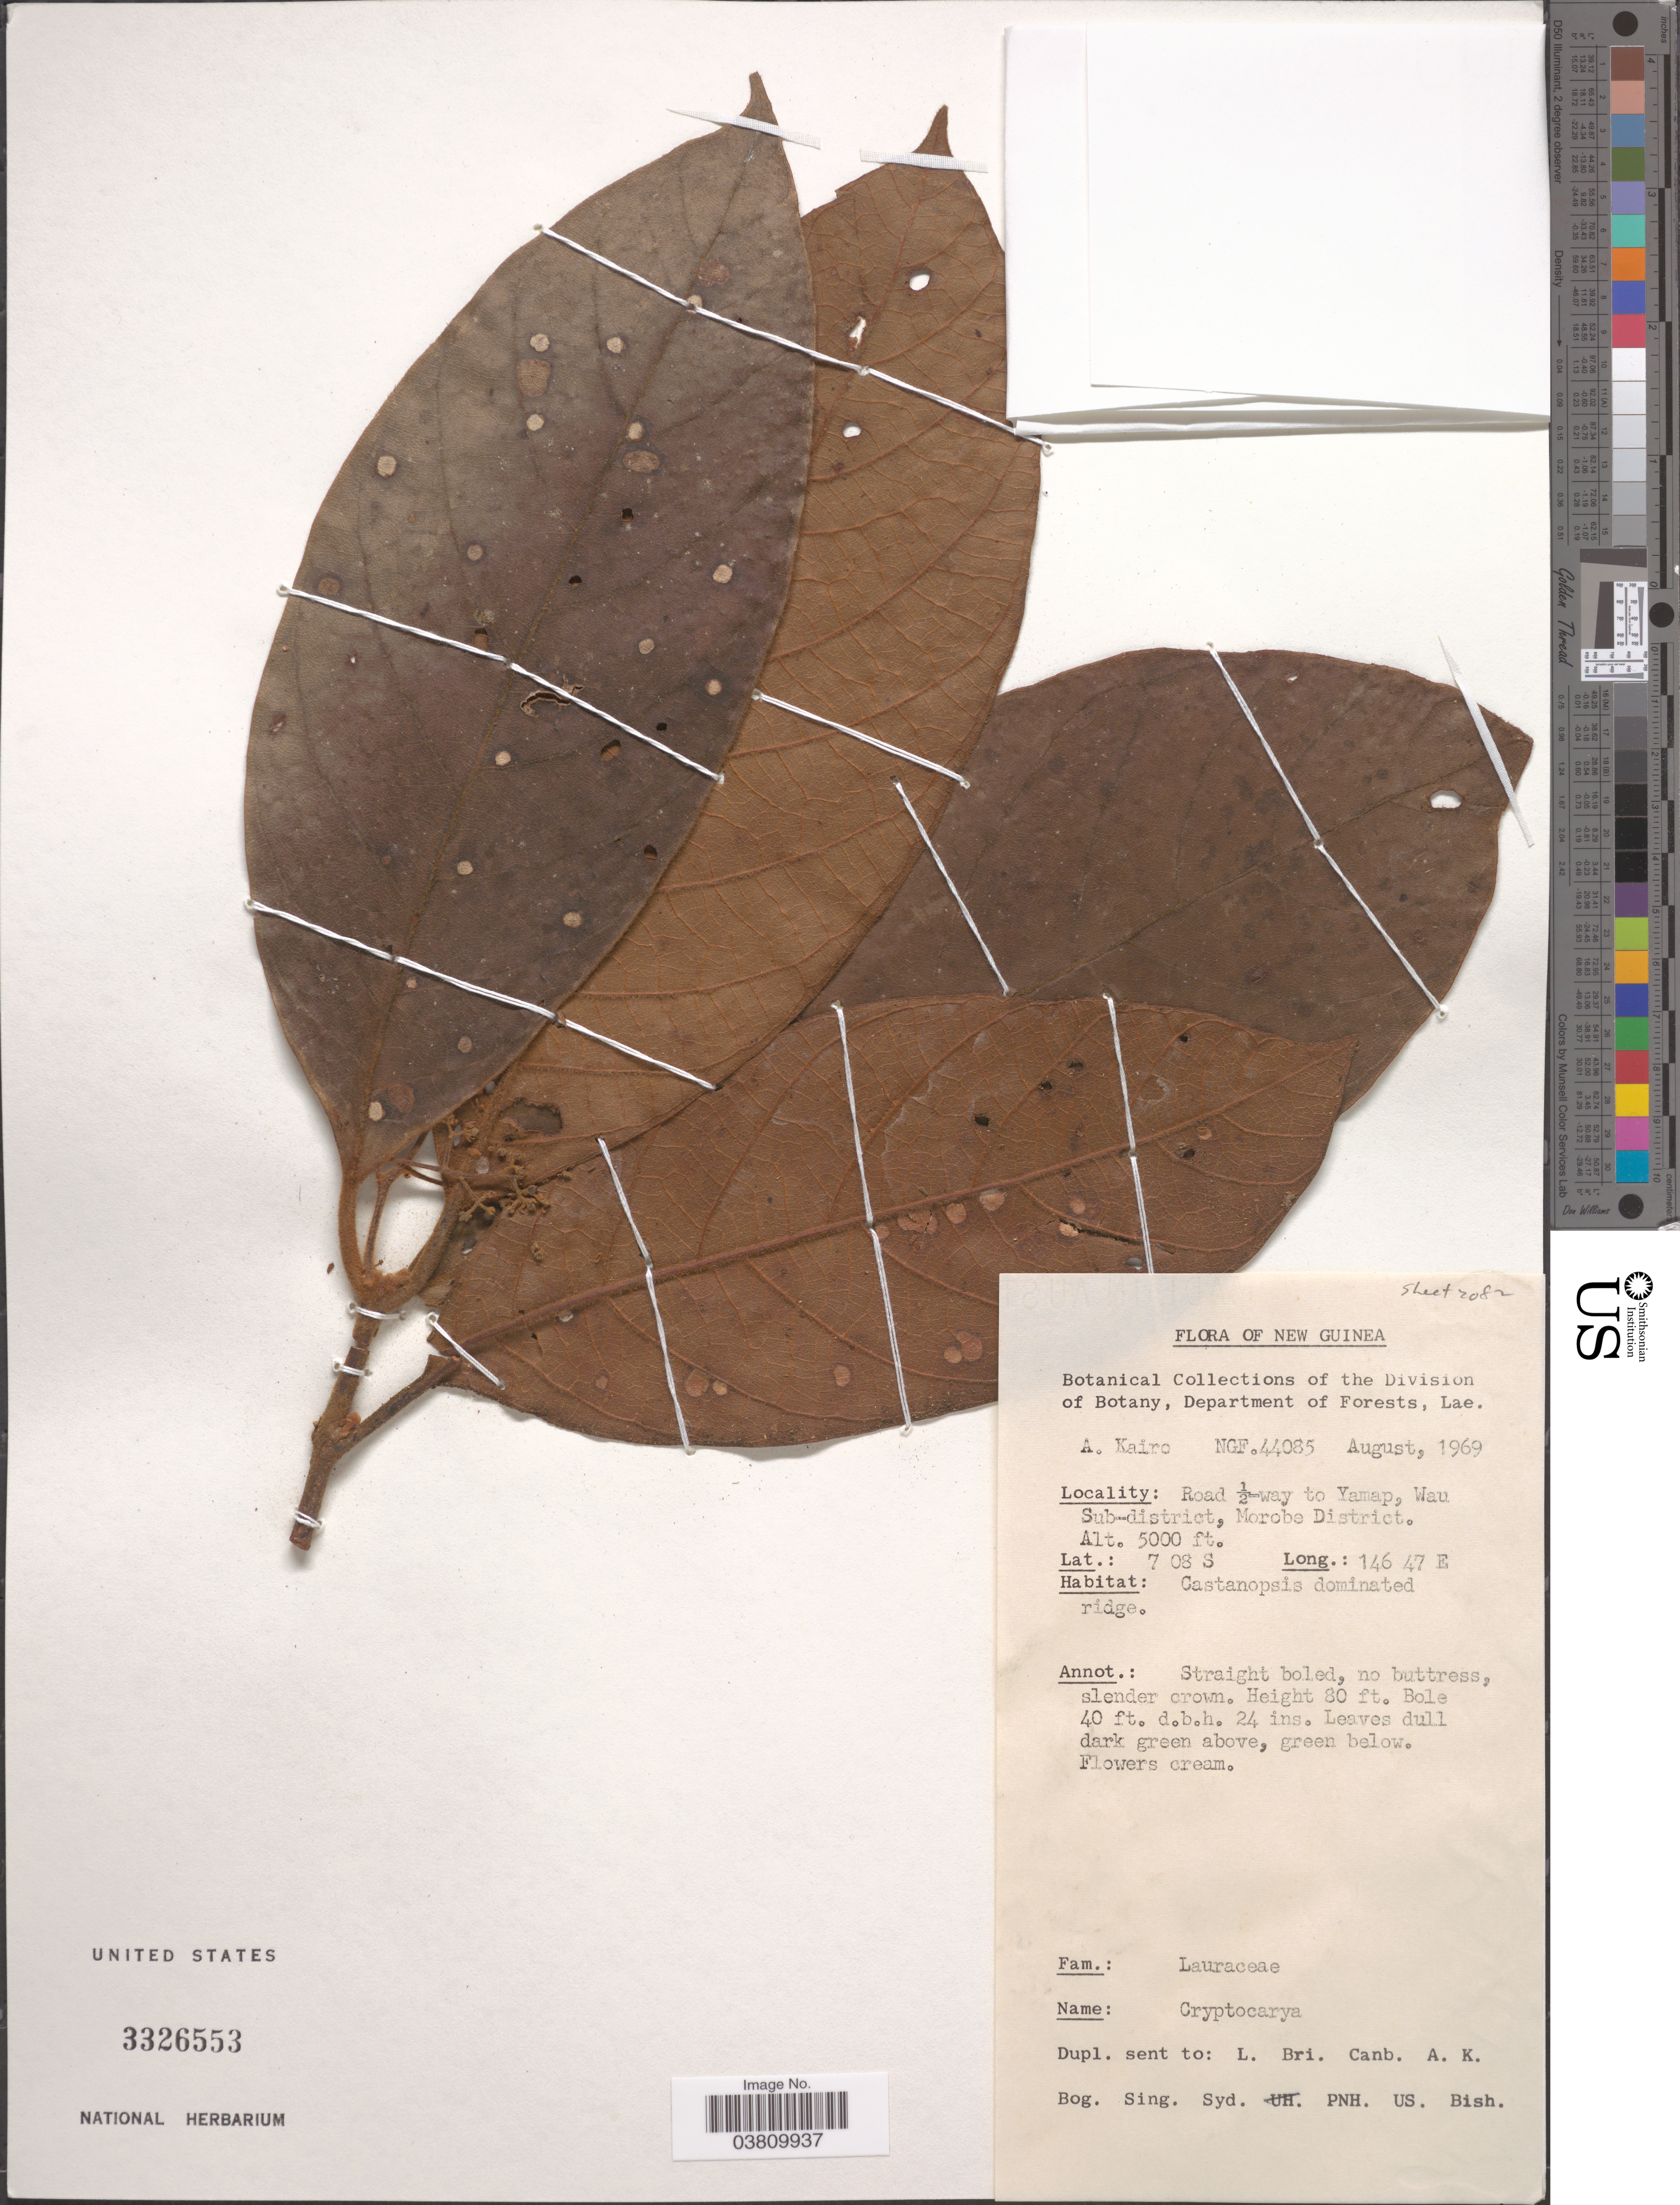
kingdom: Plantae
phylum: Tracheophyta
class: Magnoliopsida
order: Laurales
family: Lauraceae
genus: Cryptocarya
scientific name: Cryptocarya sp.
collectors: A. Kairo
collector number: NGF44085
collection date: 1969-08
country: Papua New Guinea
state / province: Morobe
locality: New Guinea. Road ½-way to Yamap, Wau Sub-district, Morobe District.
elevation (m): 1524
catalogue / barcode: US 3326553